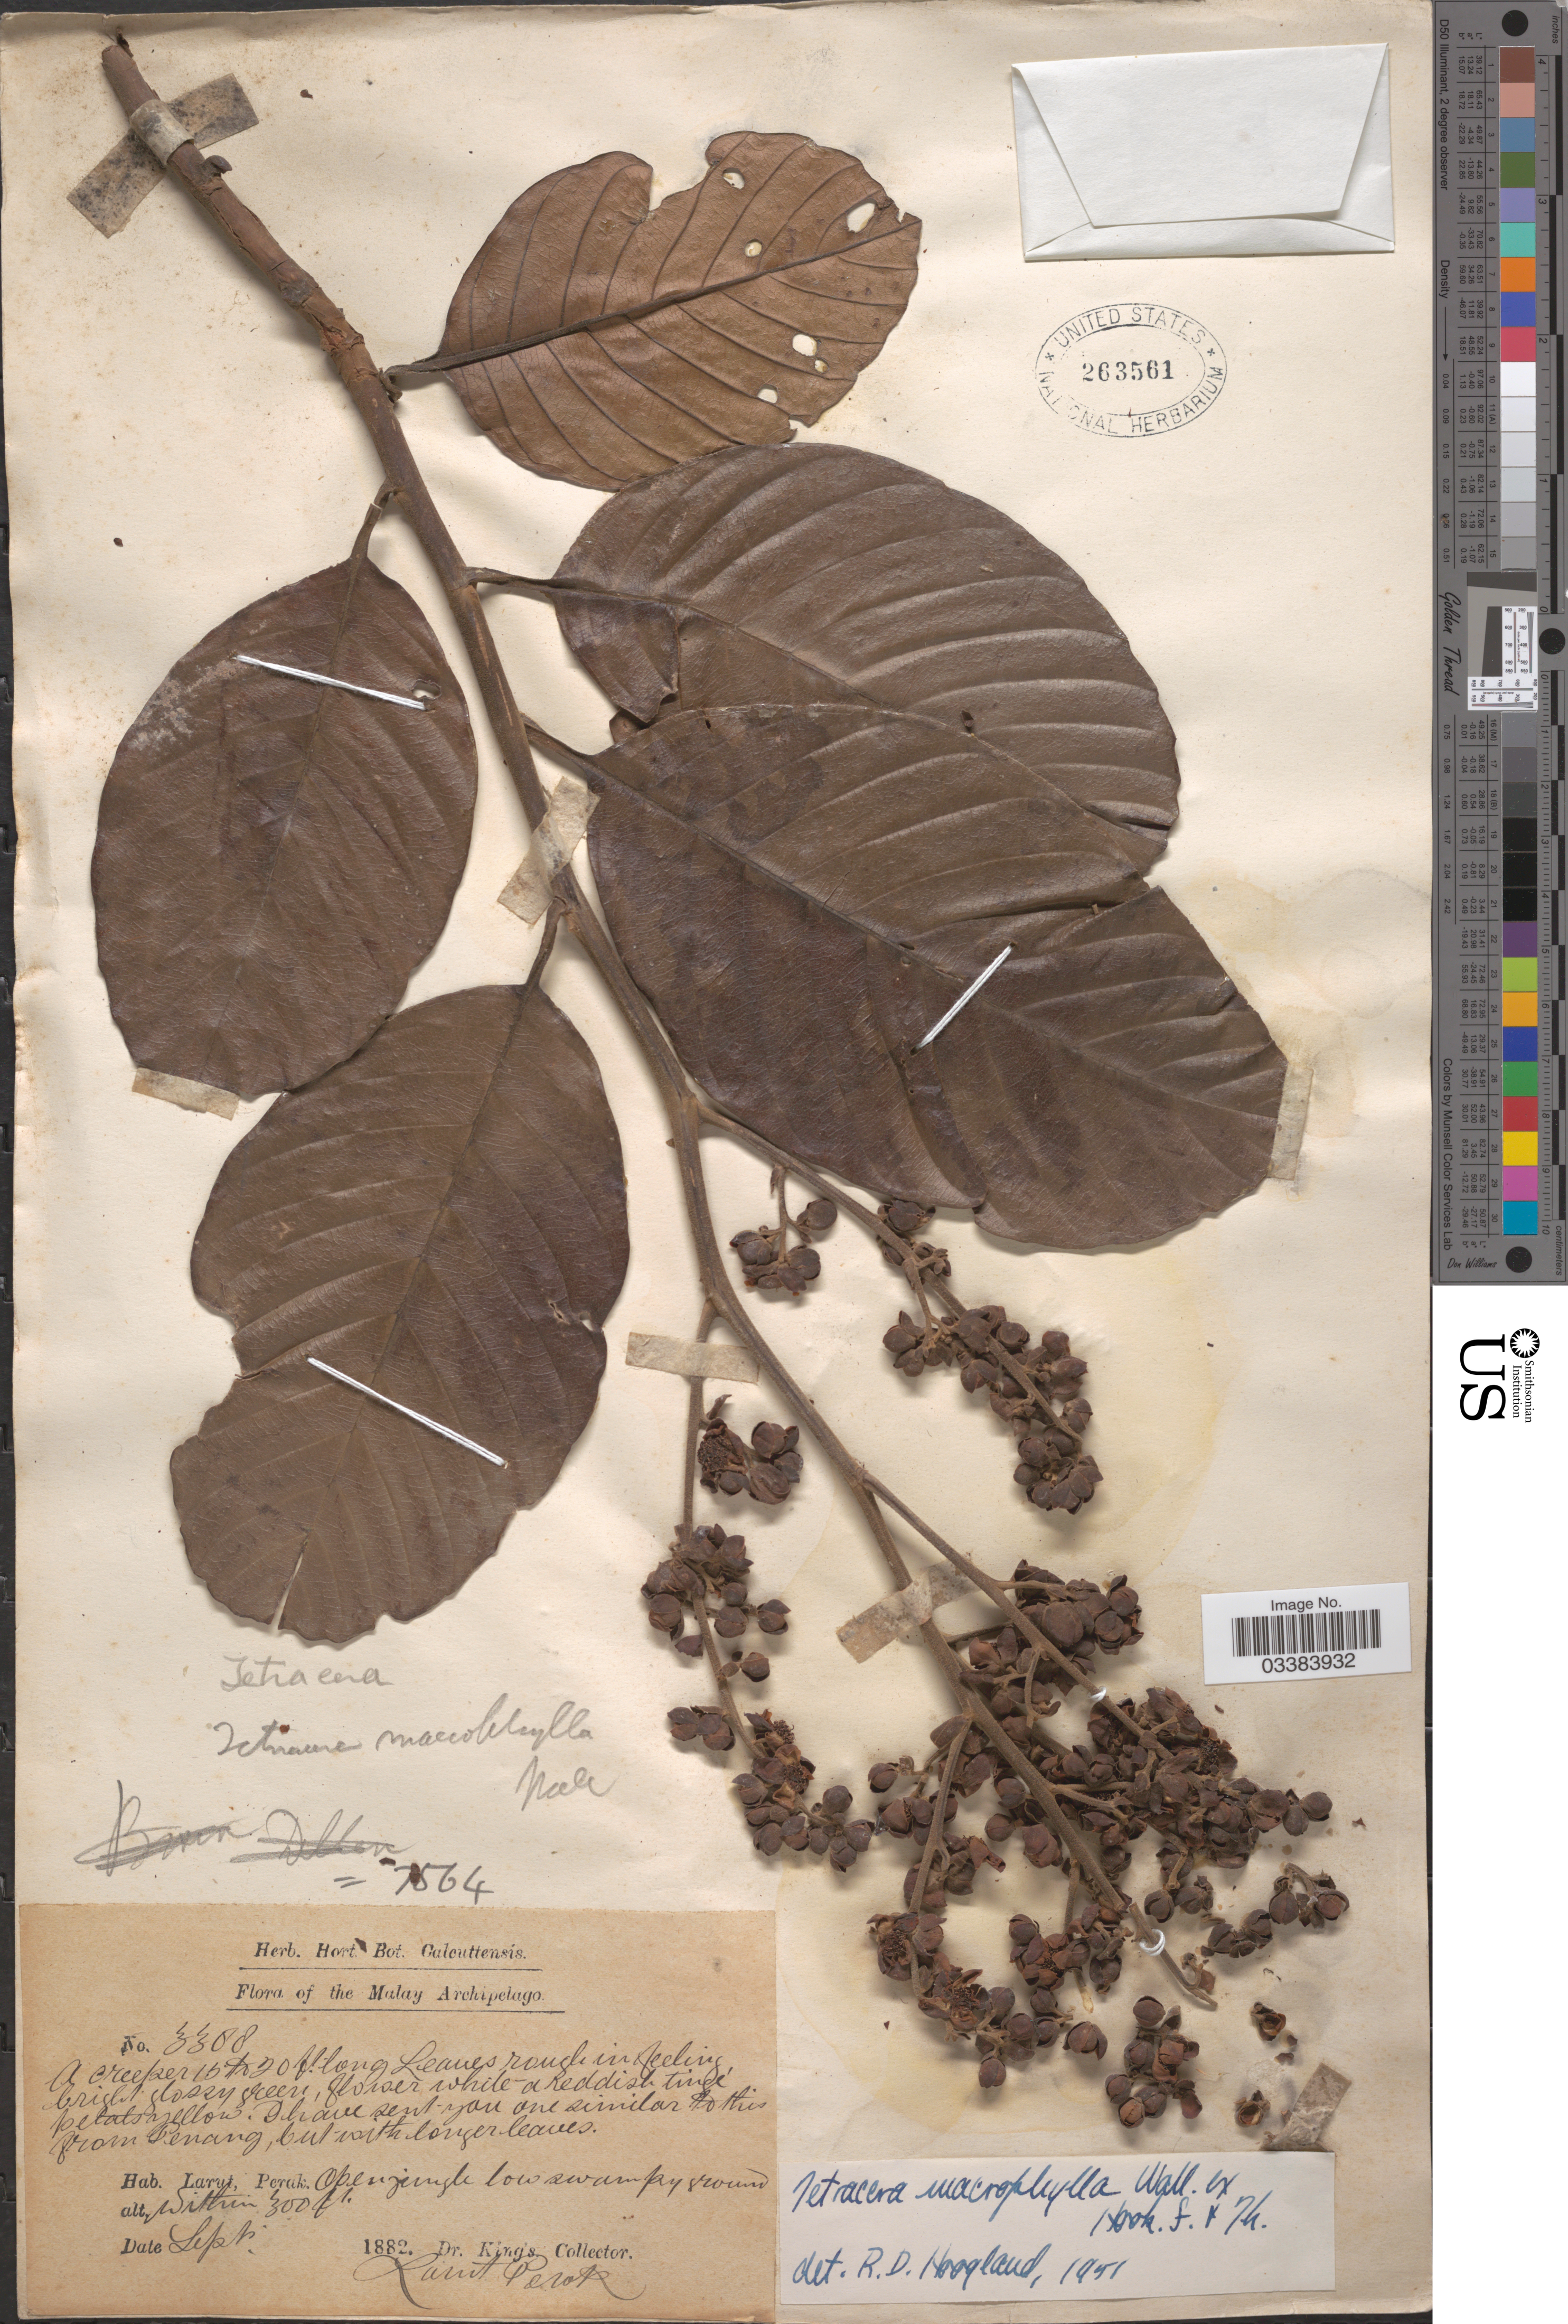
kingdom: Plantae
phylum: Tracheophyta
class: Magnoliopsida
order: Dilleniales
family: Dilleniaceae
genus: Tetracera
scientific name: Tetracera macrophylla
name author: Wall. ex Hook. f. & Thomson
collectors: Dr. King's collector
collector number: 3388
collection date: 1882-09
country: Malaysia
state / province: Perak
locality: Malay Archipelago, Larut.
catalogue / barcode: US 263561